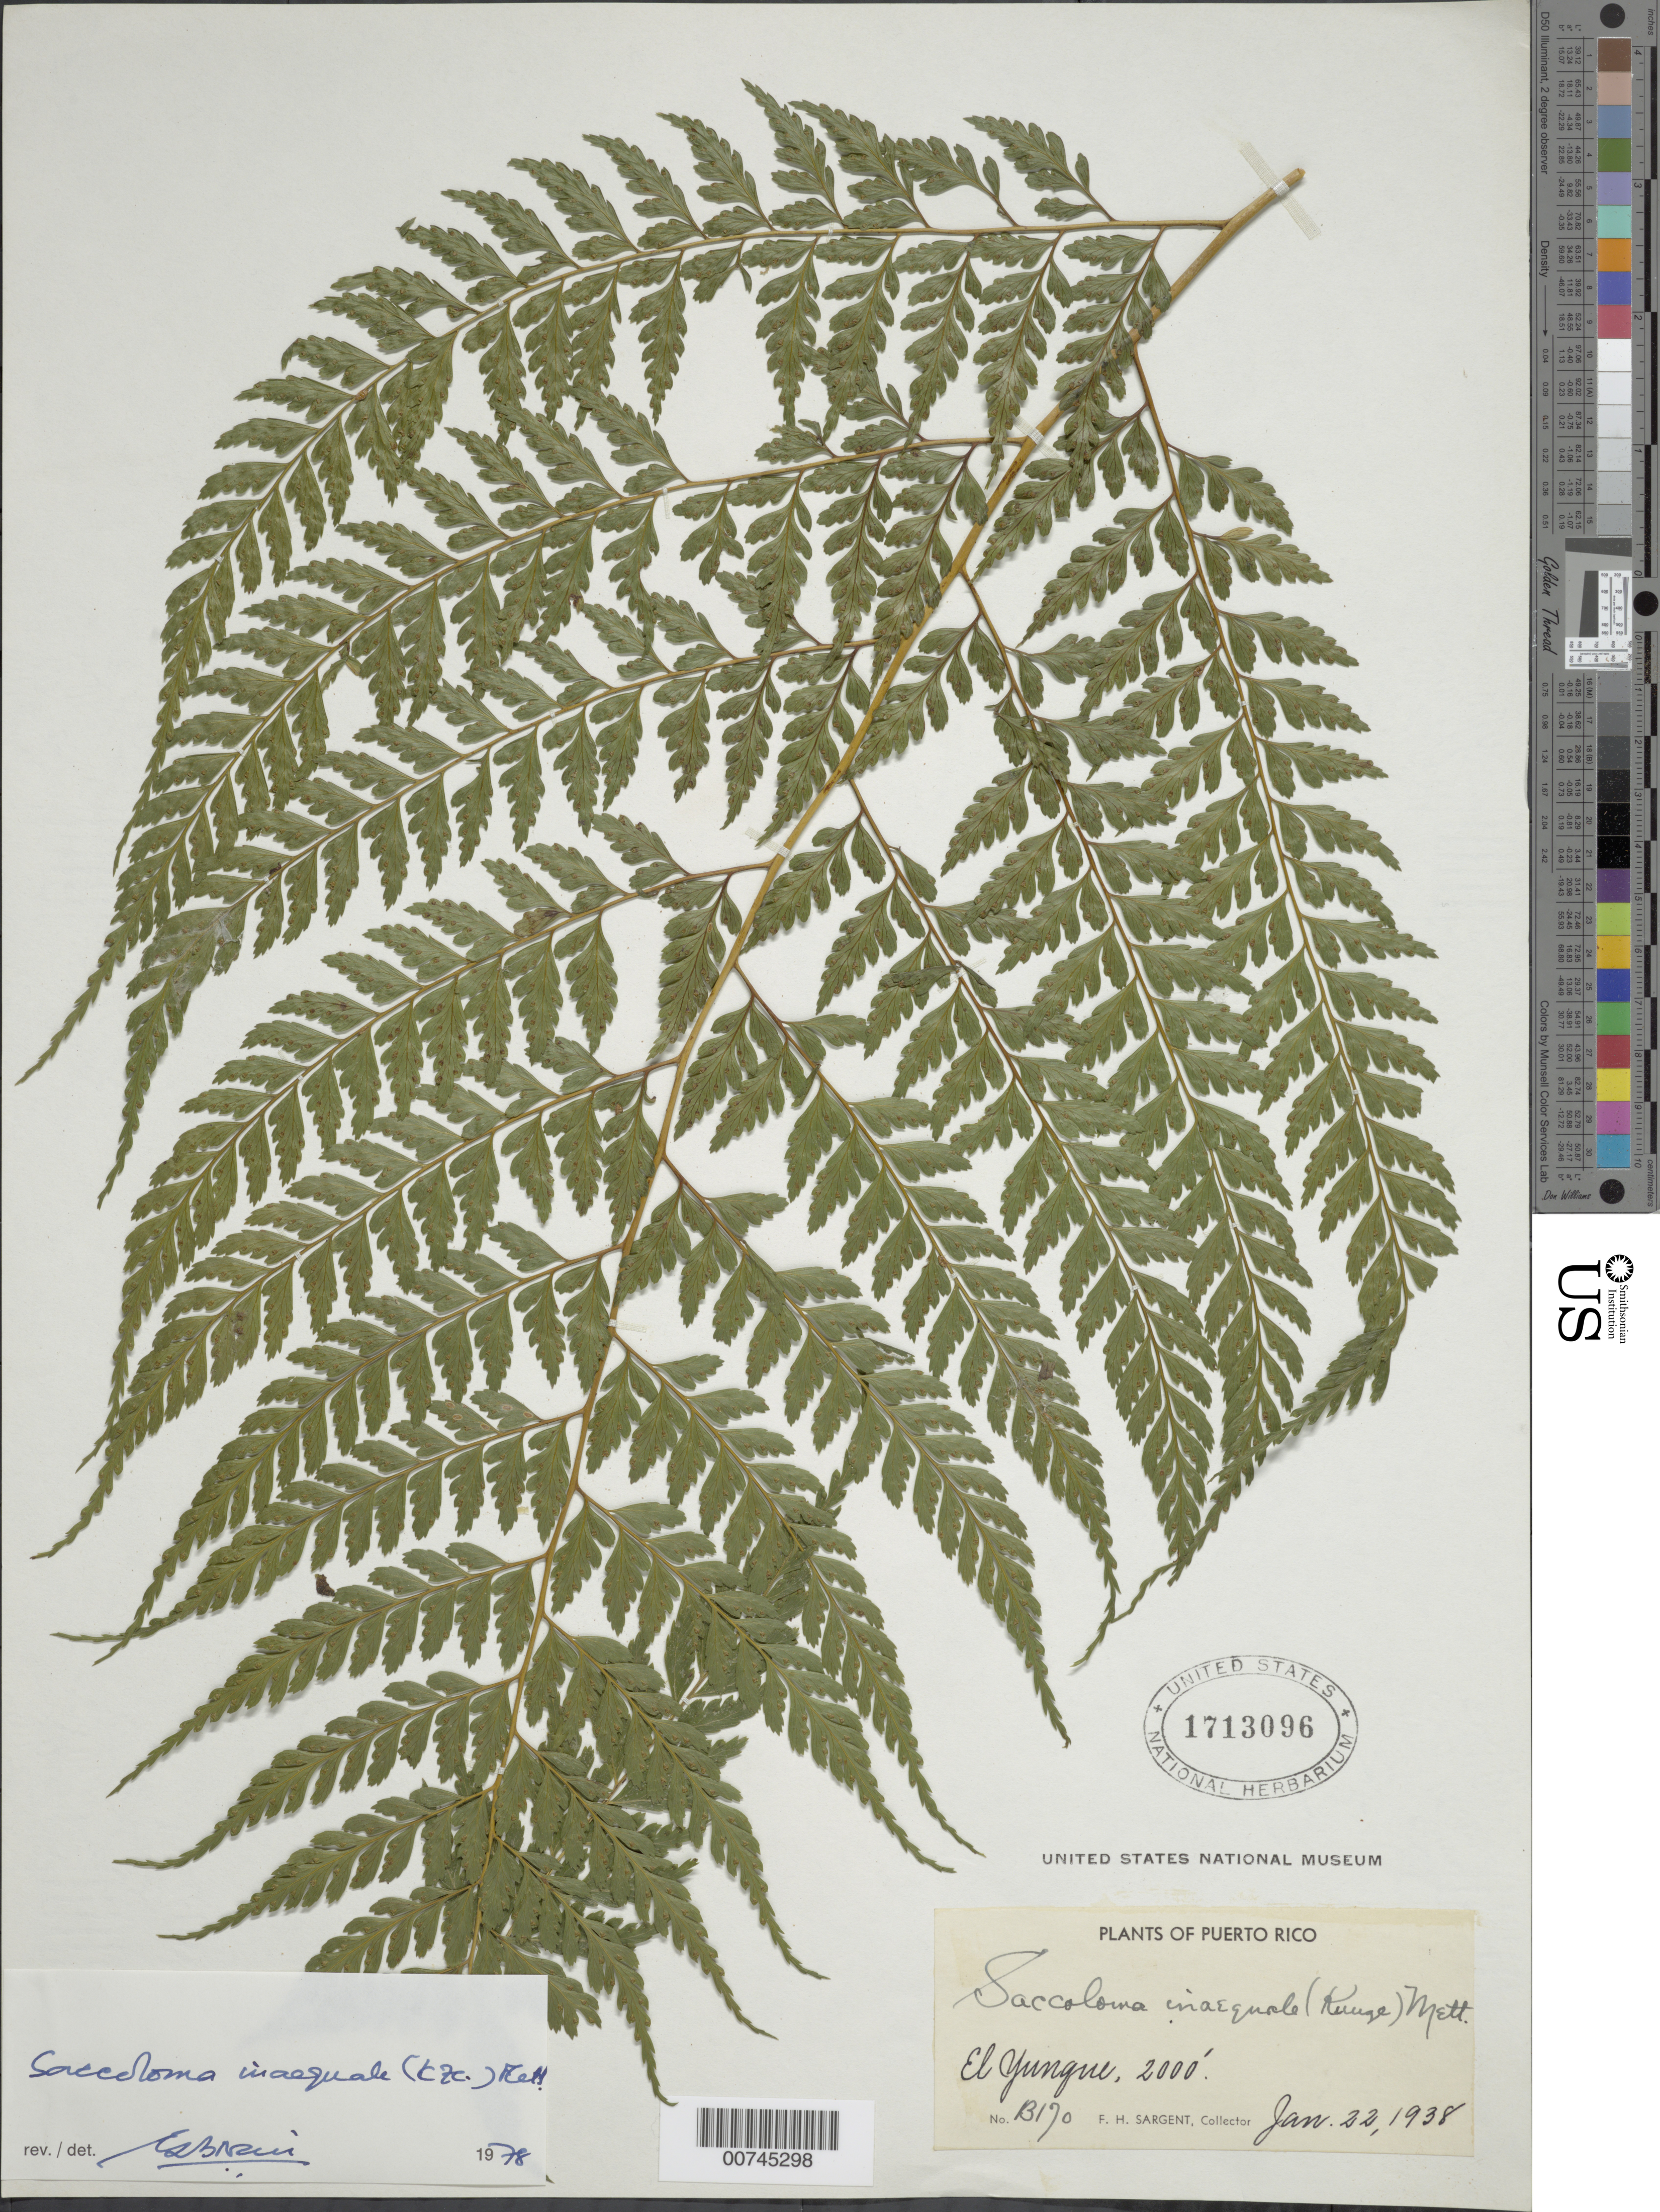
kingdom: Plantae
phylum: Tracheophyta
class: Polypodiopsida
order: Polypodiales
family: Saccolomataceae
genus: Saccoloma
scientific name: Saccoloma inaequale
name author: (Kunze) Mett.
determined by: Nair, G. B.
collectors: F. H. Sargent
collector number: B190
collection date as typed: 22 Jan 1938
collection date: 1938-01-22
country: Puerto Rico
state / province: Río Grande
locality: El Yunque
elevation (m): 610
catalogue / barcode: US 1713096